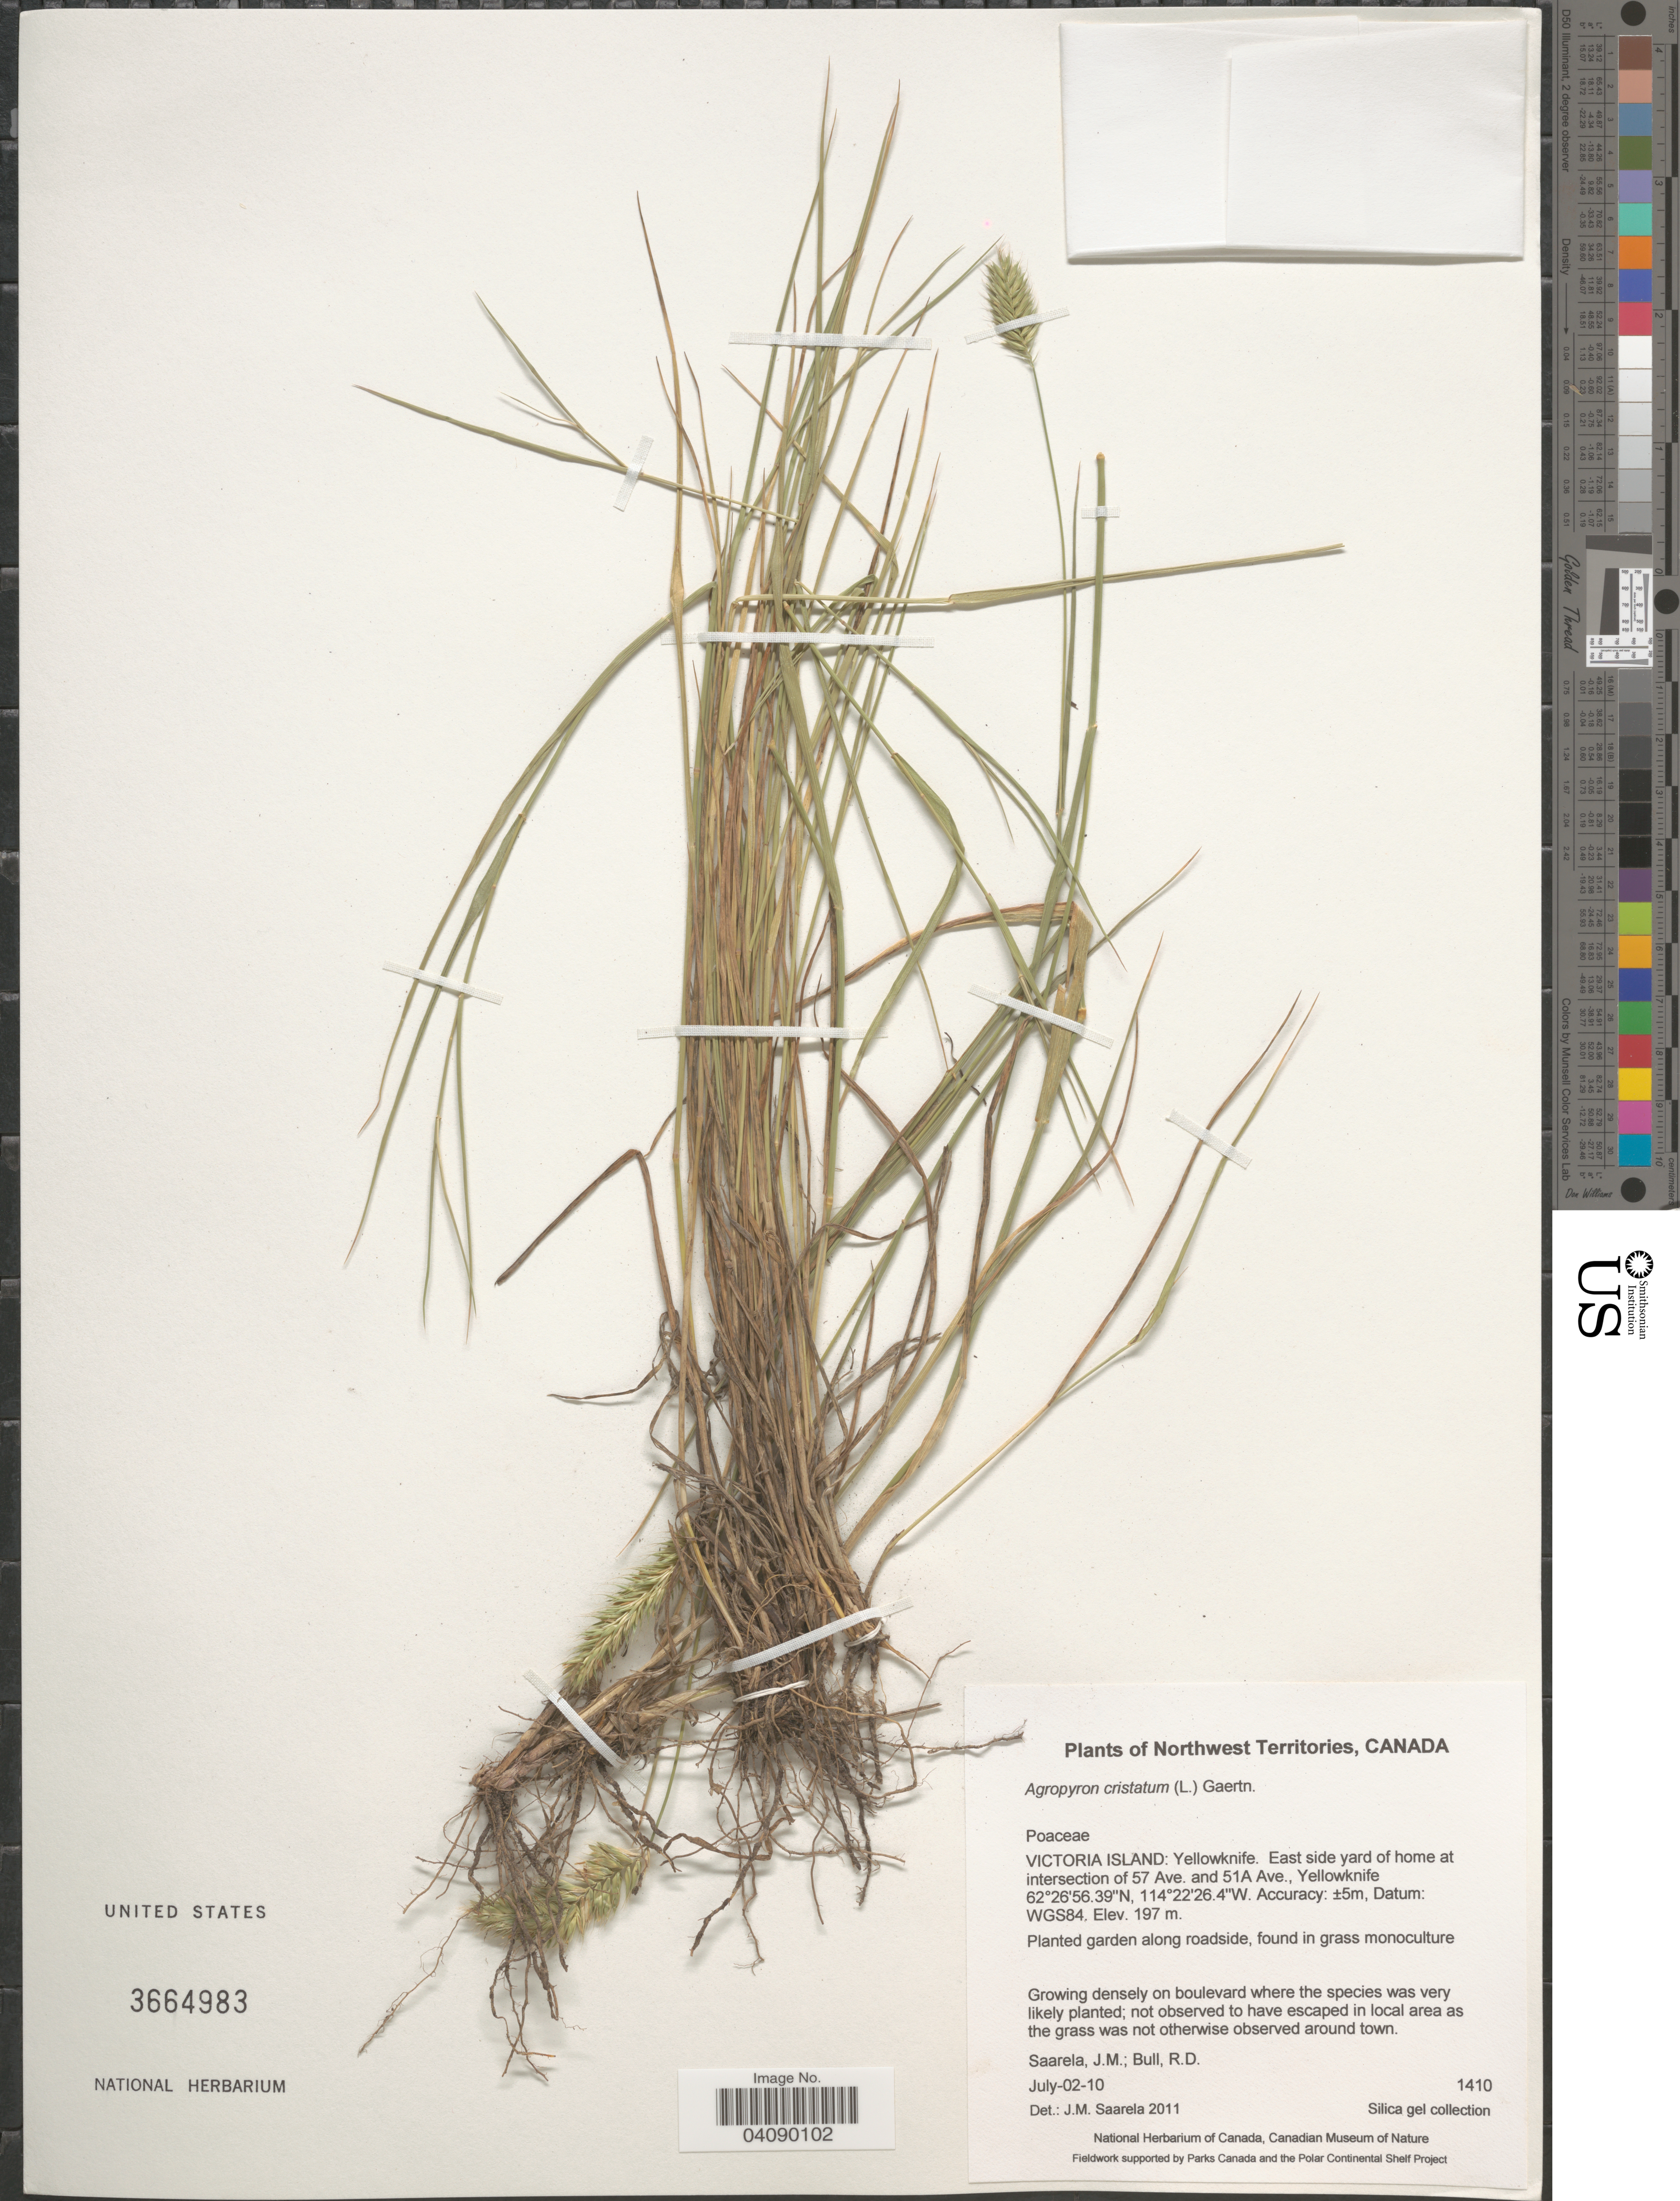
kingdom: Plantae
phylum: Tracheophyta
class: Liliopsida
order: Poales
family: Poaceae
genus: Agropyron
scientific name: Agropyron cristatum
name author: (L.) Gaertn.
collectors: J. Saarela & R. Bull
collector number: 1410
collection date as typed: Transcribed d/m/y: 2/7/10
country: Canada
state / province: Northwest Territories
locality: Victoria Island: Yellowknife. East side yard of home at intersection of 57 Ave. and 51A Ave., Yellowknife. WGS84. Planted garden along roadside, found in grass monoculture.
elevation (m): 197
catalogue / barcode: US 3664983